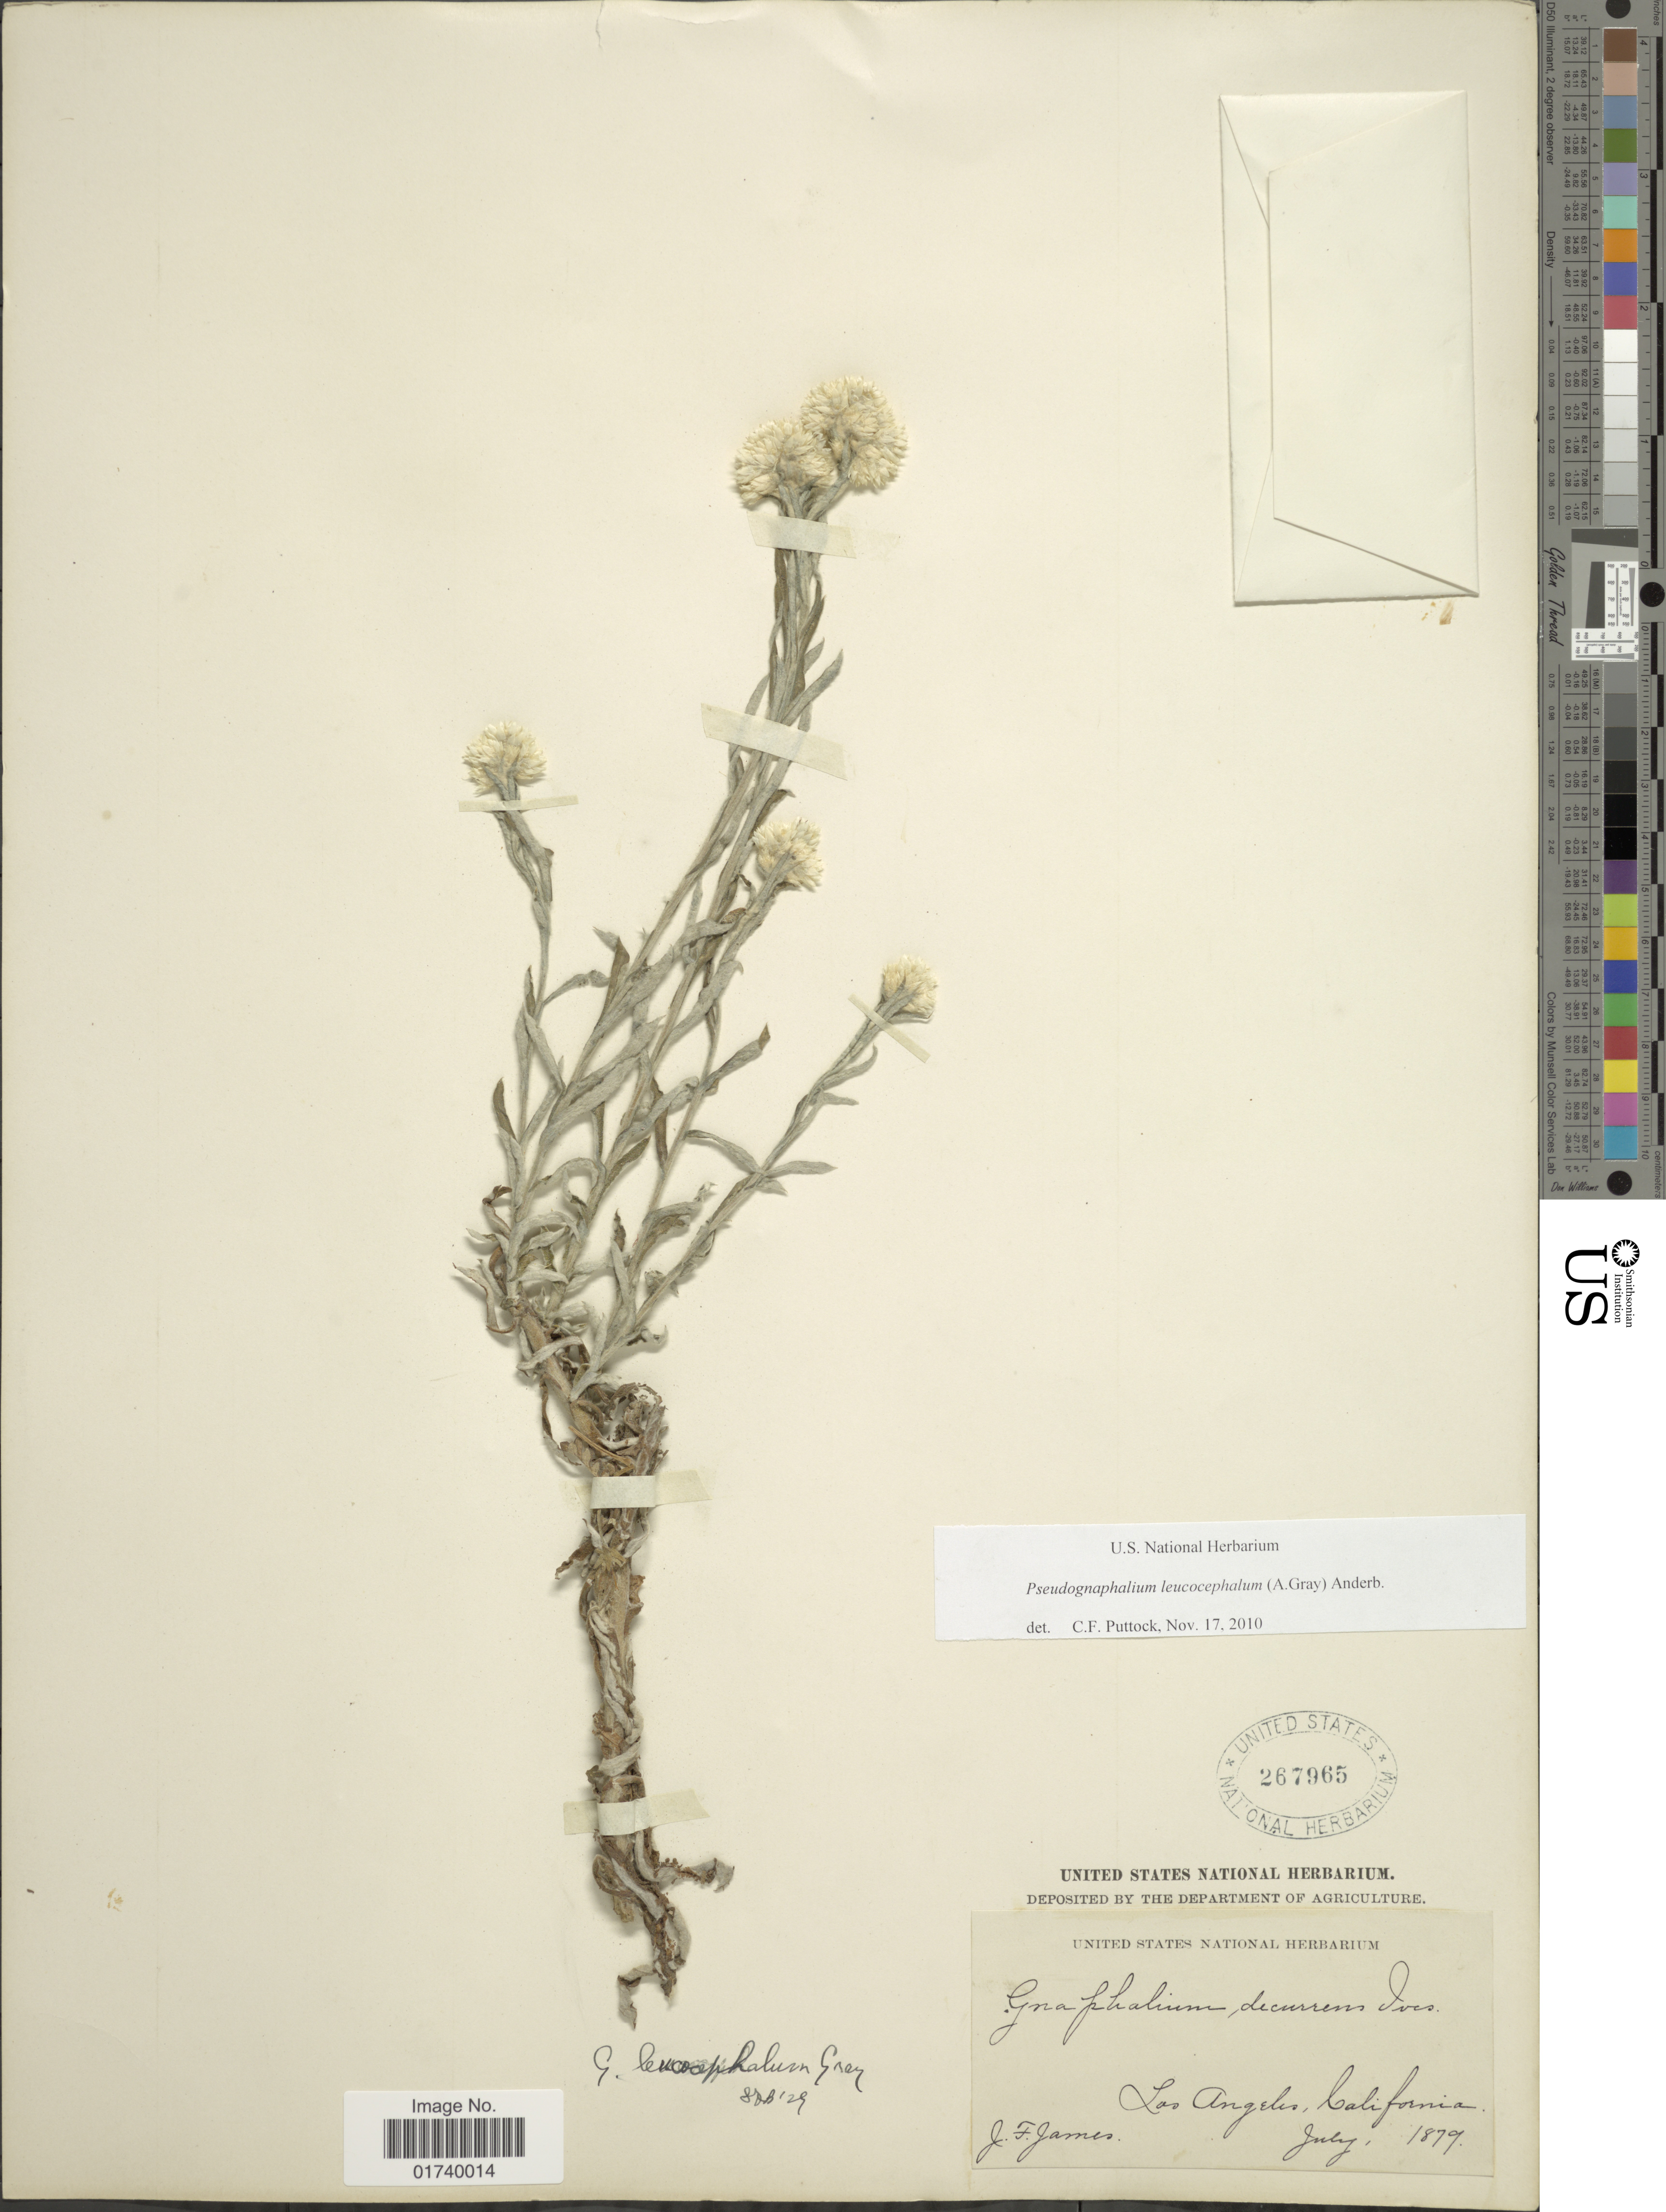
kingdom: Plantae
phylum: Tracheophyta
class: Magnoliopsida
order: Asterales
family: Asteraceae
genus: Pseudognaphalium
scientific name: Pseudognaphalium leucocephalum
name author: (A. Gray) Anderb.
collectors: J. James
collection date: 1879-07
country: United States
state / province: California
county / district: Los Angeles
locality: Los Angeles.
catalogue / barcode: US 267965